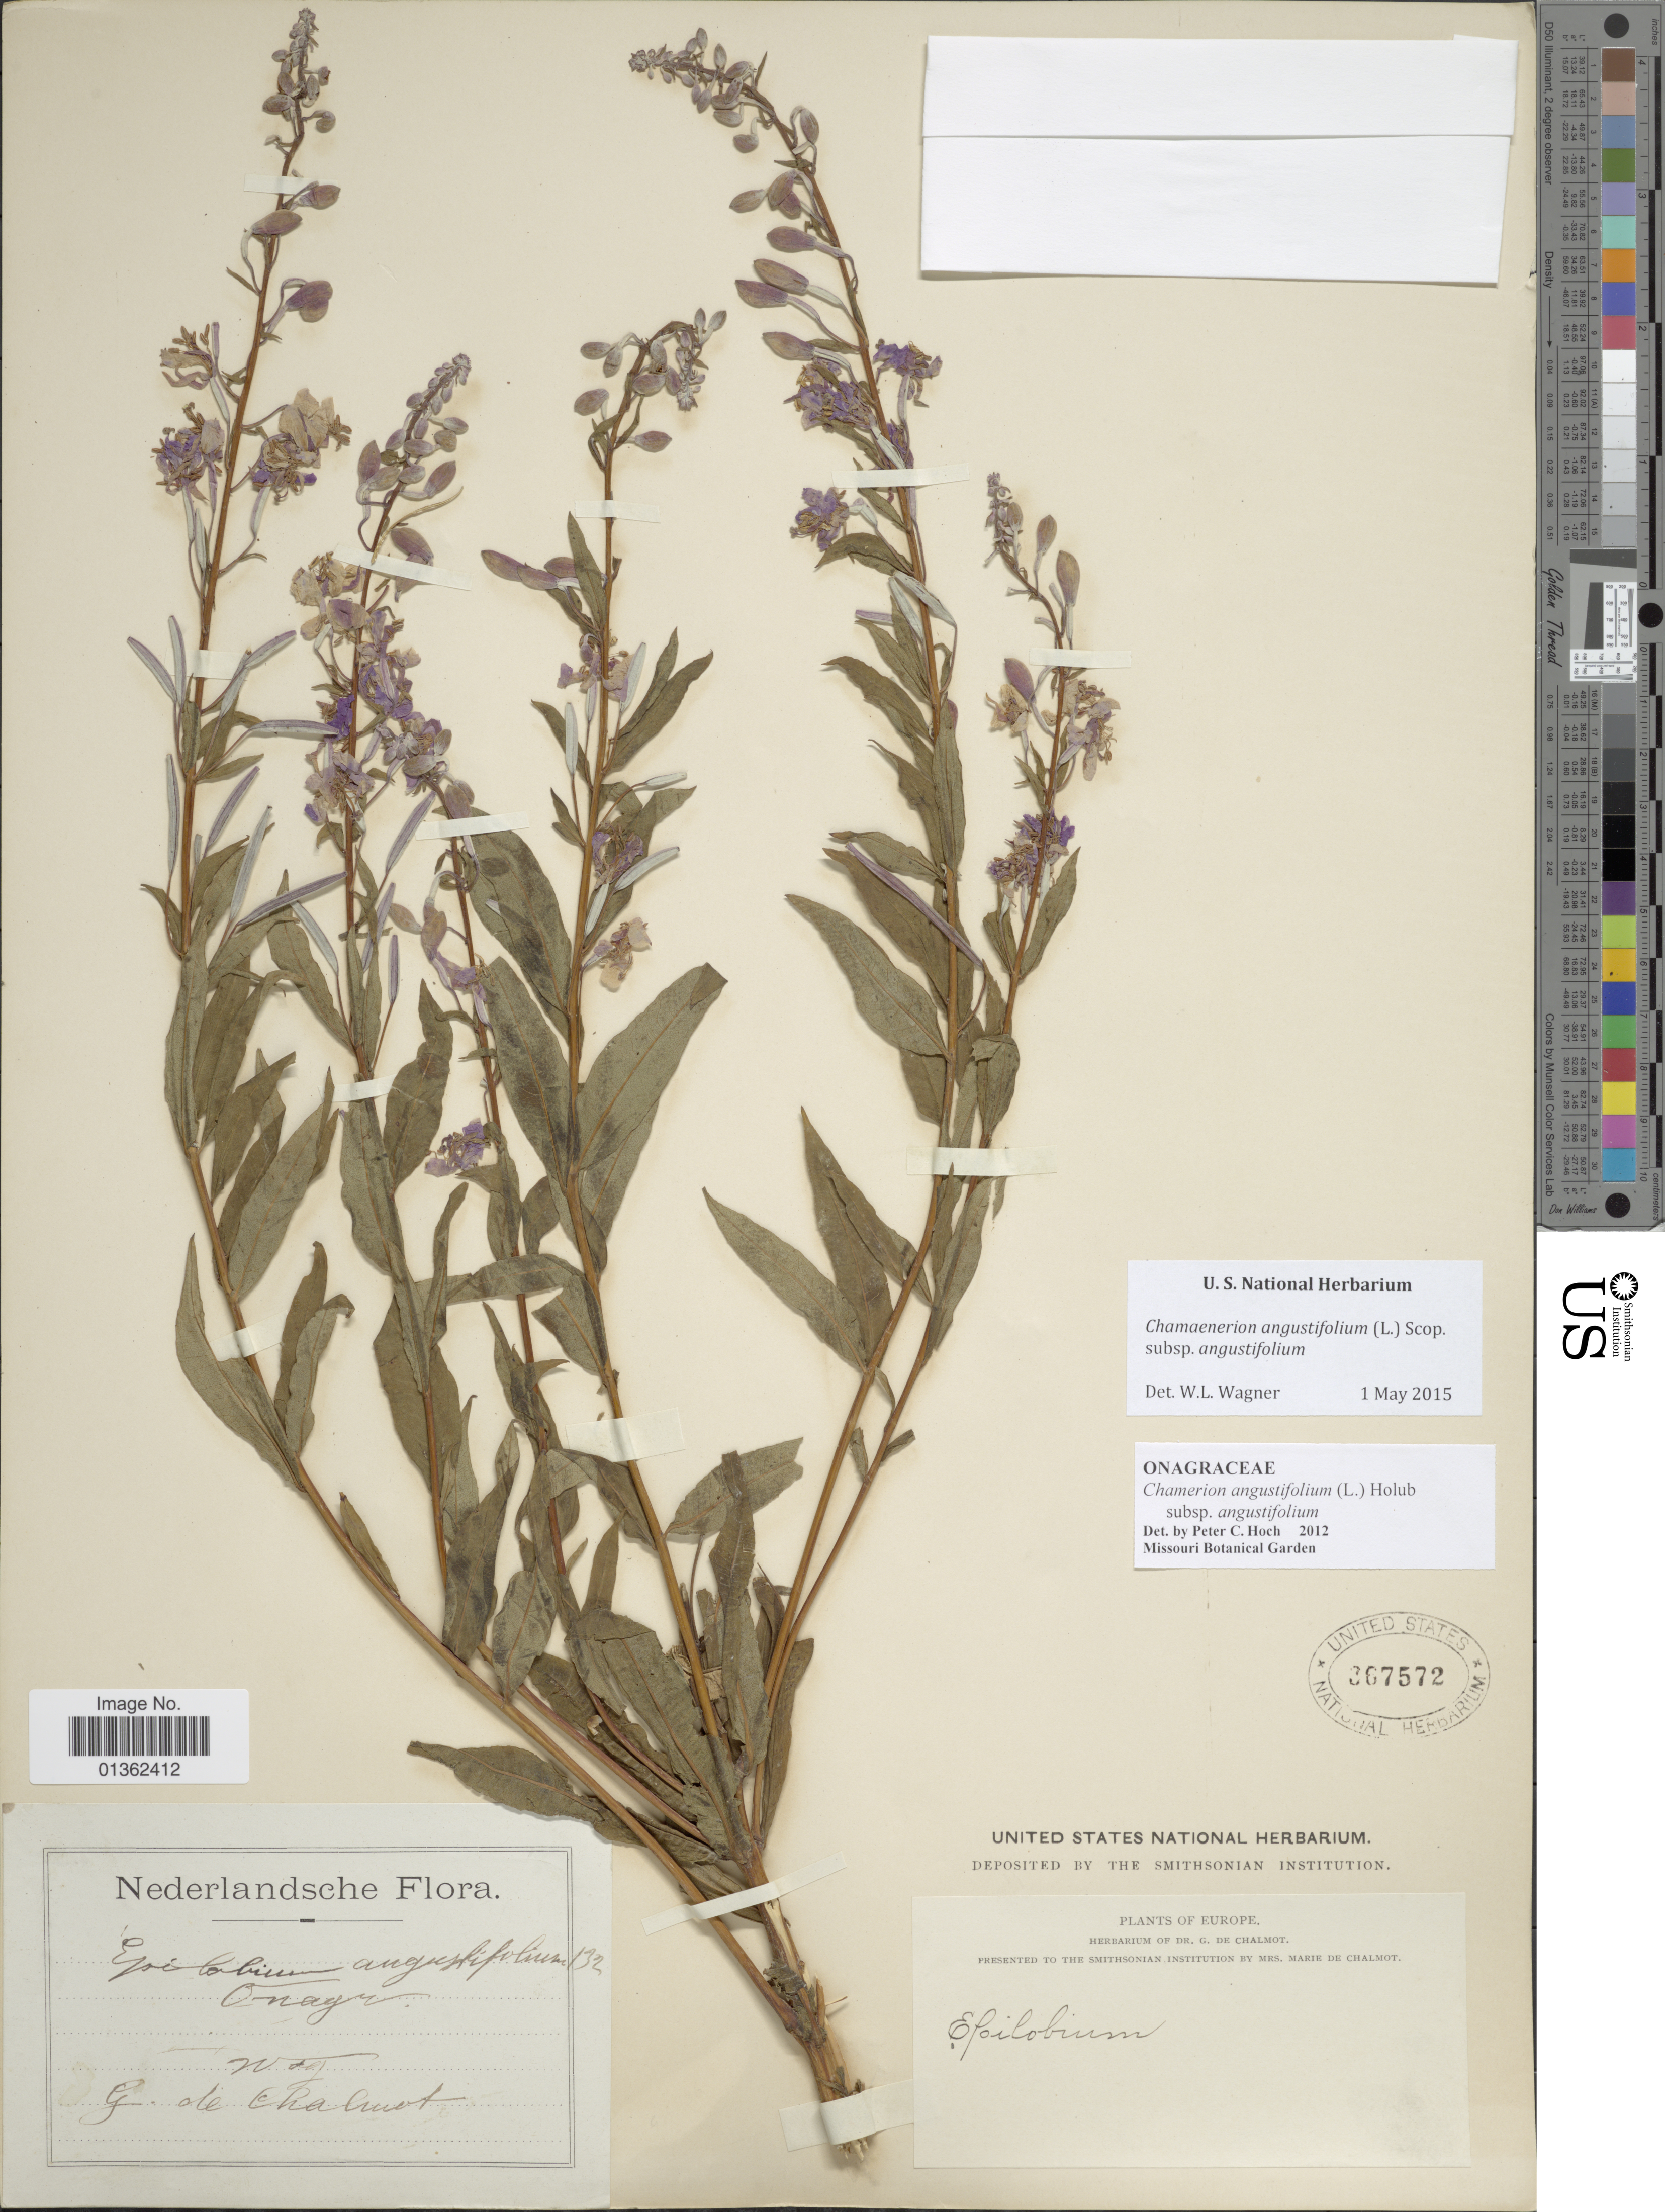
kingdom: Plantae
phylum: Tracheophyta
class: Magnoliopsida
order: Myrtales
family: Onagraceae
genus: Chamaenerion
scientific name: Chamaenerion angustifolium subsp. angustifolium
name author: (L.) Scop.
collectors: G. de Chalmot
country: Netherlands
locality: Wag.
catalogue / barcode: US 367572